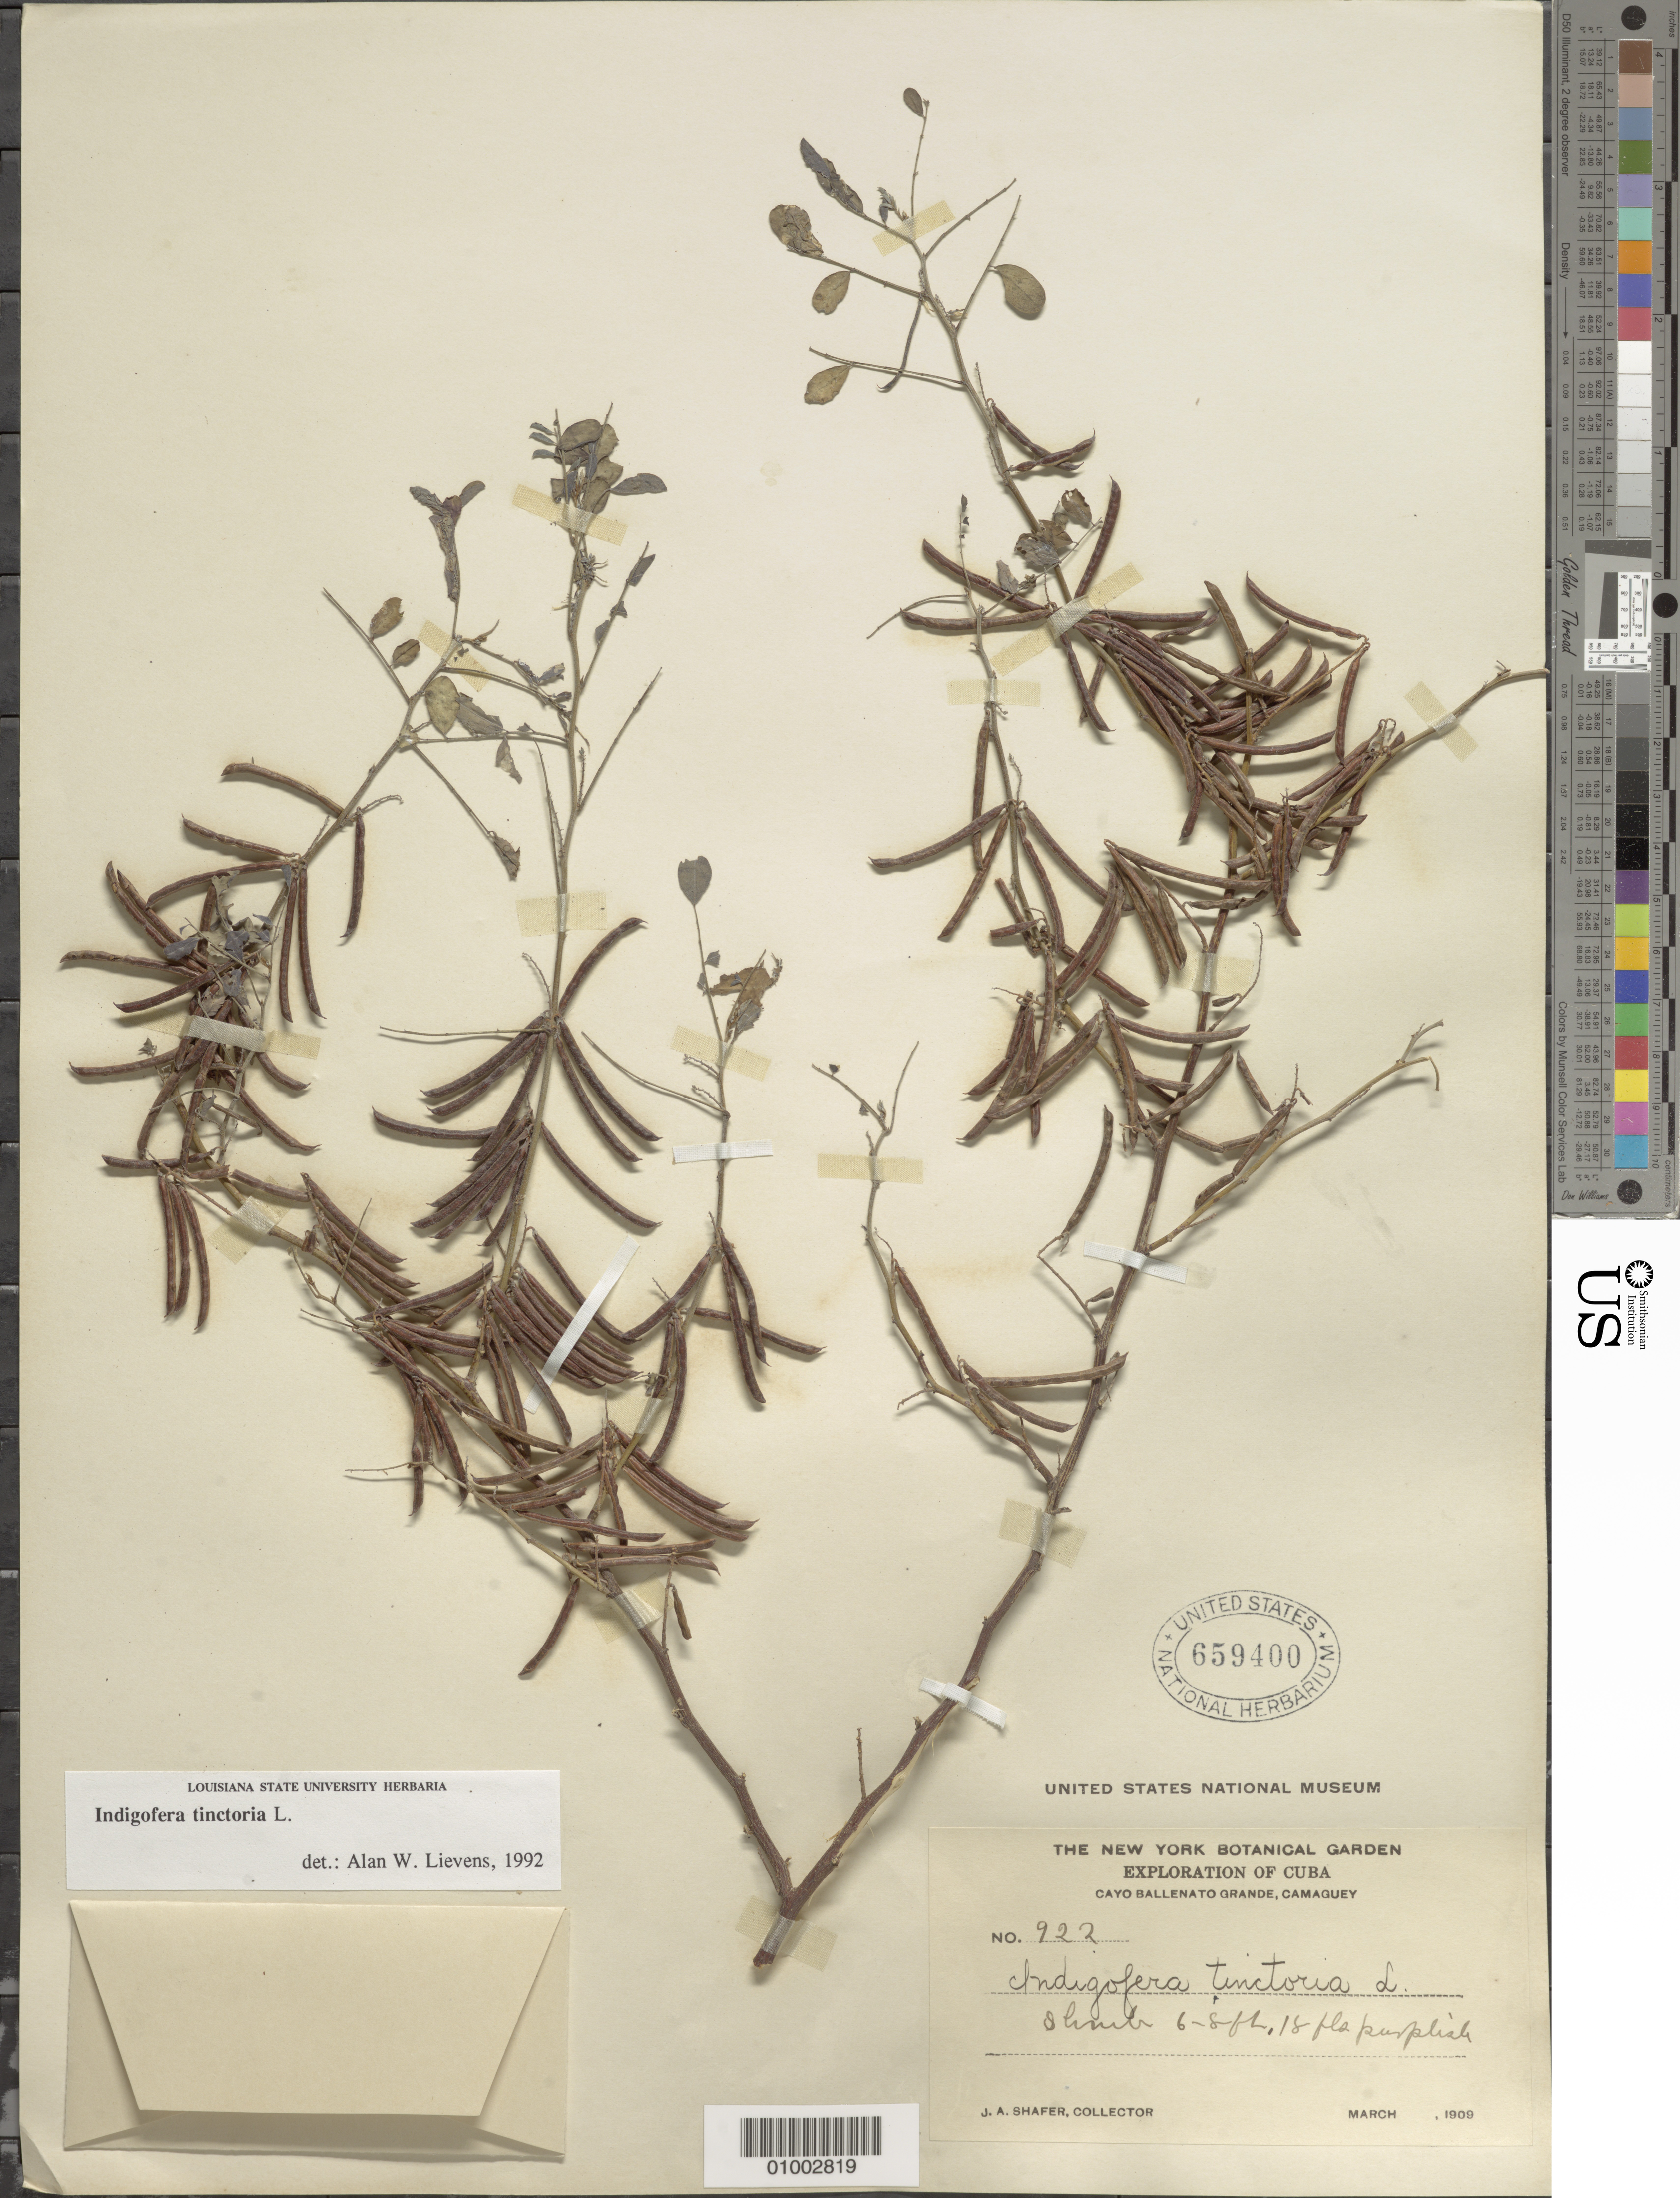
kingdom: Plantae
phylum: Tracheophyta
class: Magnoliopsida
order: Fabales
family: Fabaceae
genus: Indigofera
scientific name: Indigofera tinctoria sensu Naves non L.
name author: Naves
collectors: J. A. Shafer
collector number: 922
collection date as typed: Mar 1909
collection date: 1909-03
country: Cuba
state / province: Camagüey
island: Cuba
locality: Camagüey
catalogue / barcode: US 659400